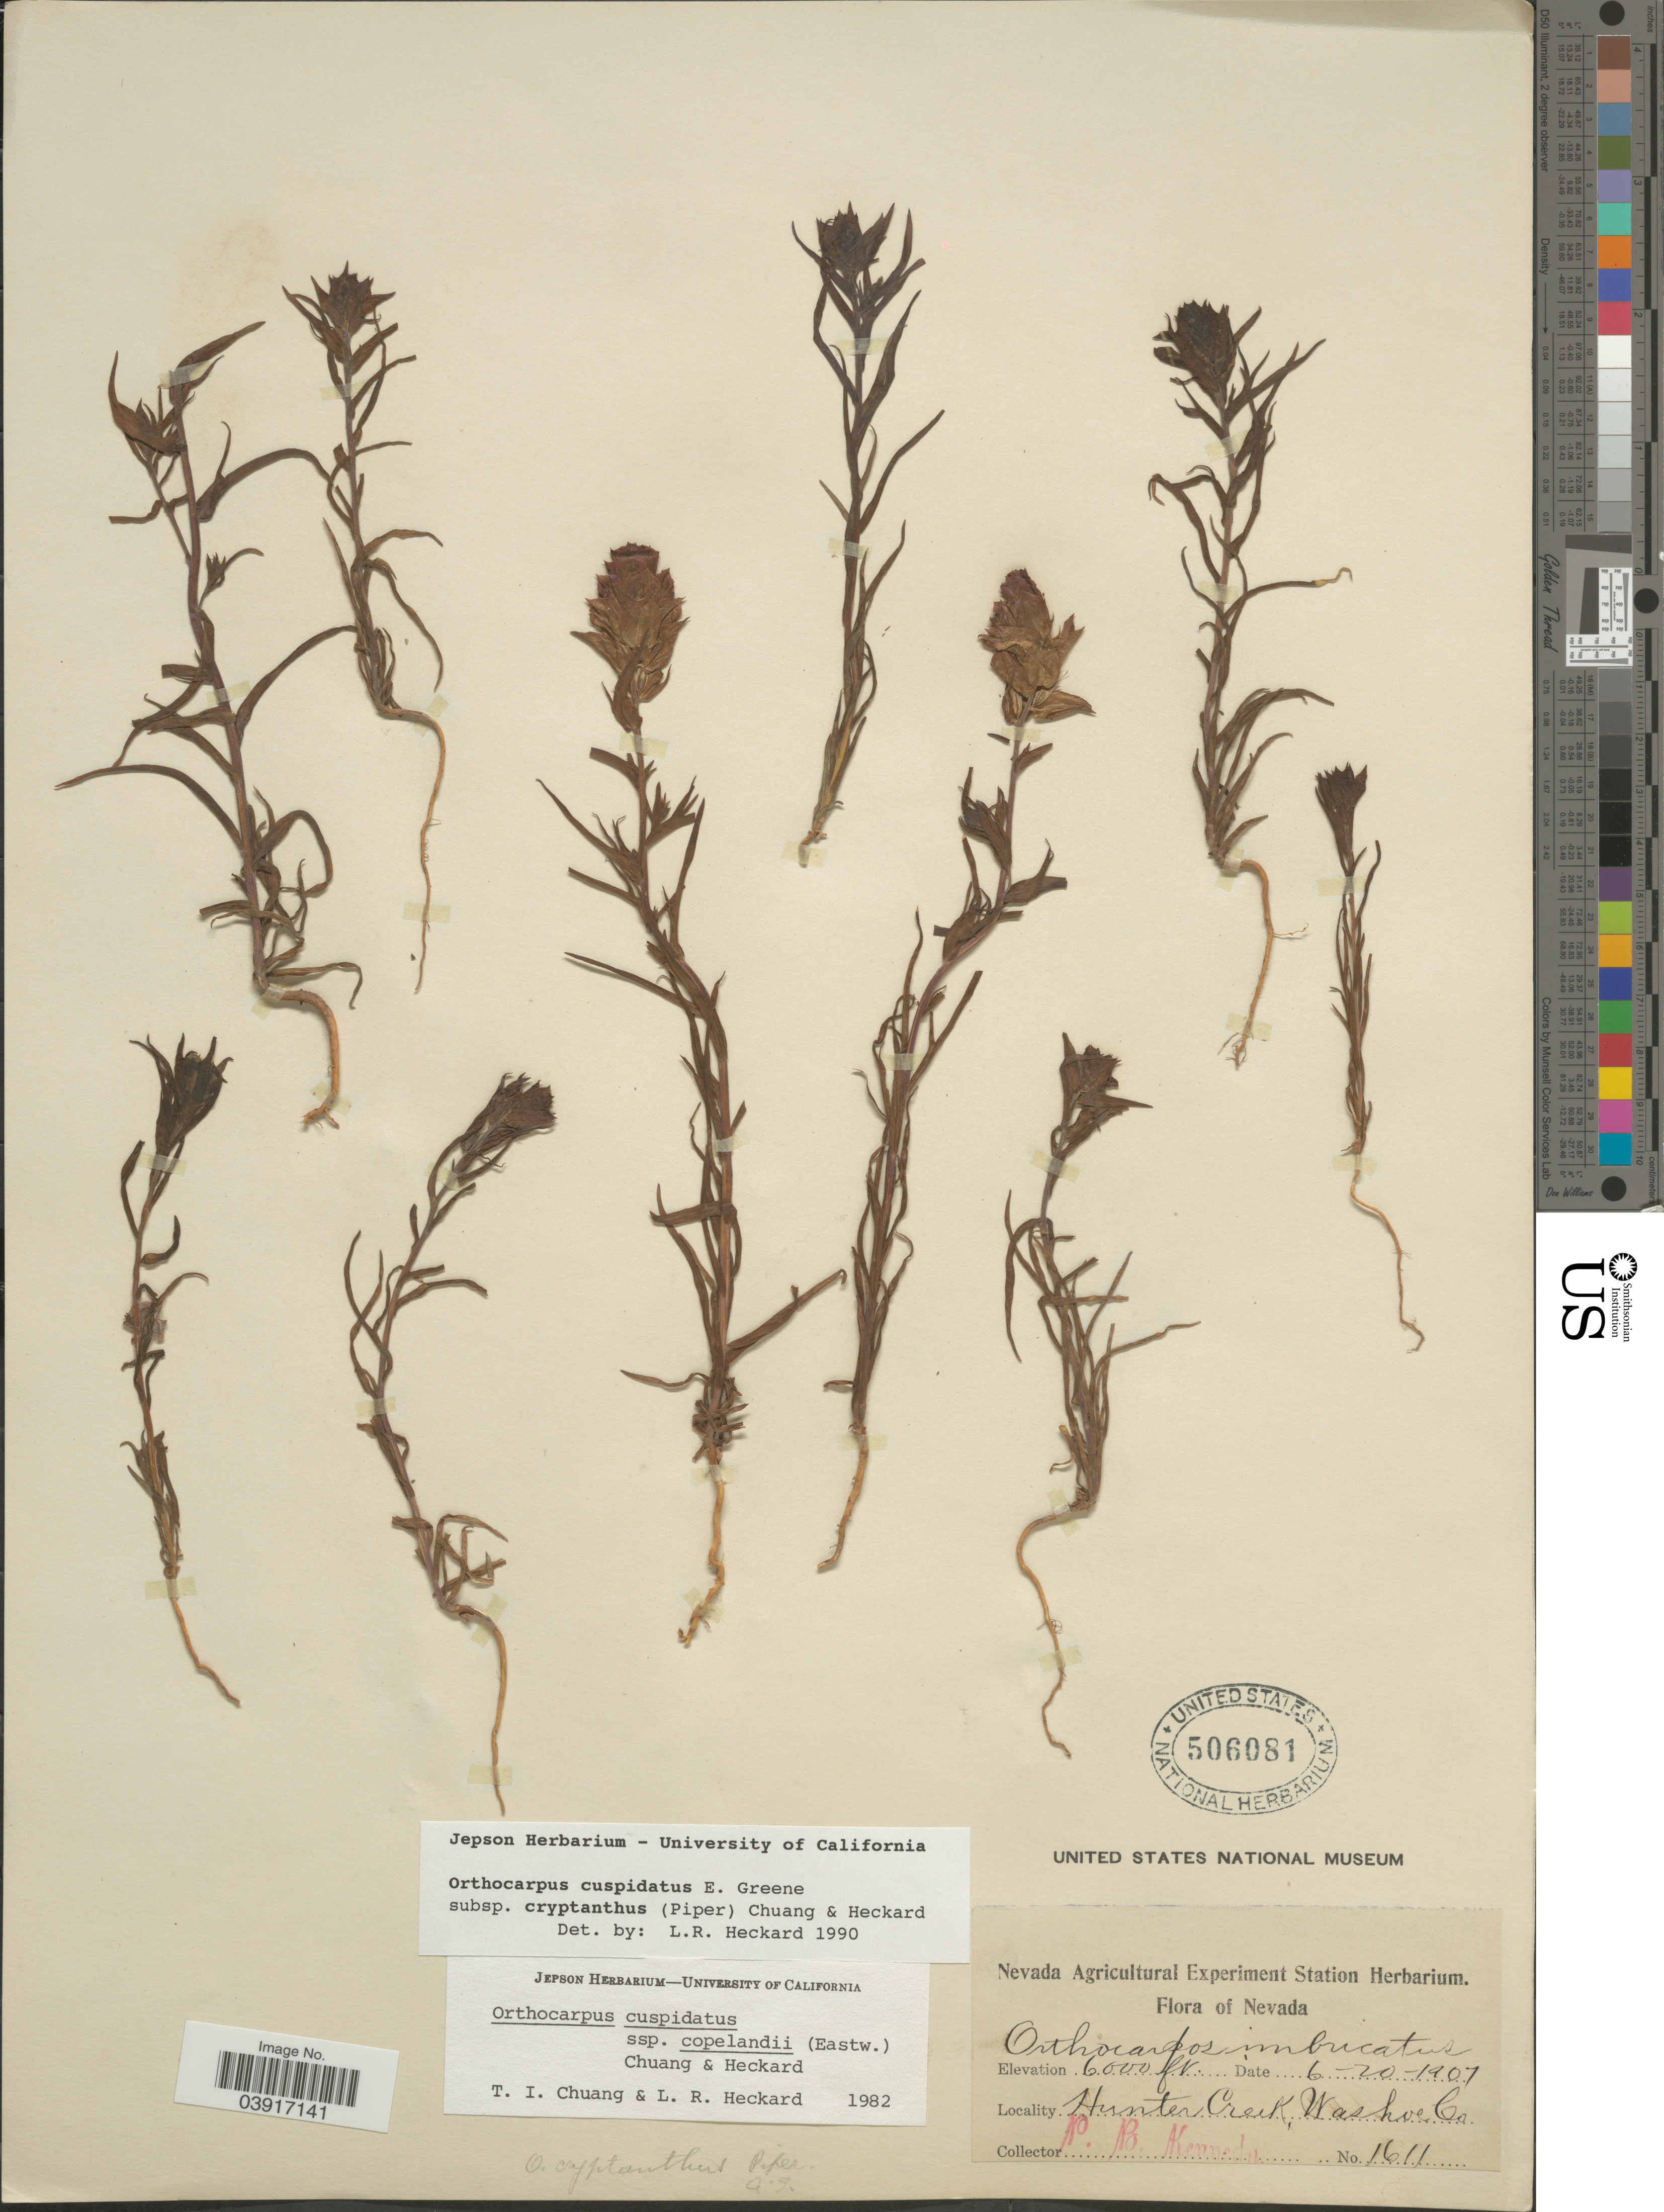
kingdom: Plantae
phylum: Tracheophyta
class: Magnoliopsida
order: Lamiales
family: Orobanchaceae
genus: Orthocarpus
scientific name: Orthocarpus cuspidatus subsp. cryptanthus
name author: (Piper) T.I. Chuang & Heckard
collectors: P. B. Kennedy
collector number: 1611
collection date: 1907-06-20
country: United States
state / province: Nevada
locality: Hunter Creek, Washoe Co.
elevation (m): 1829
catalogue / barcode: US 506081